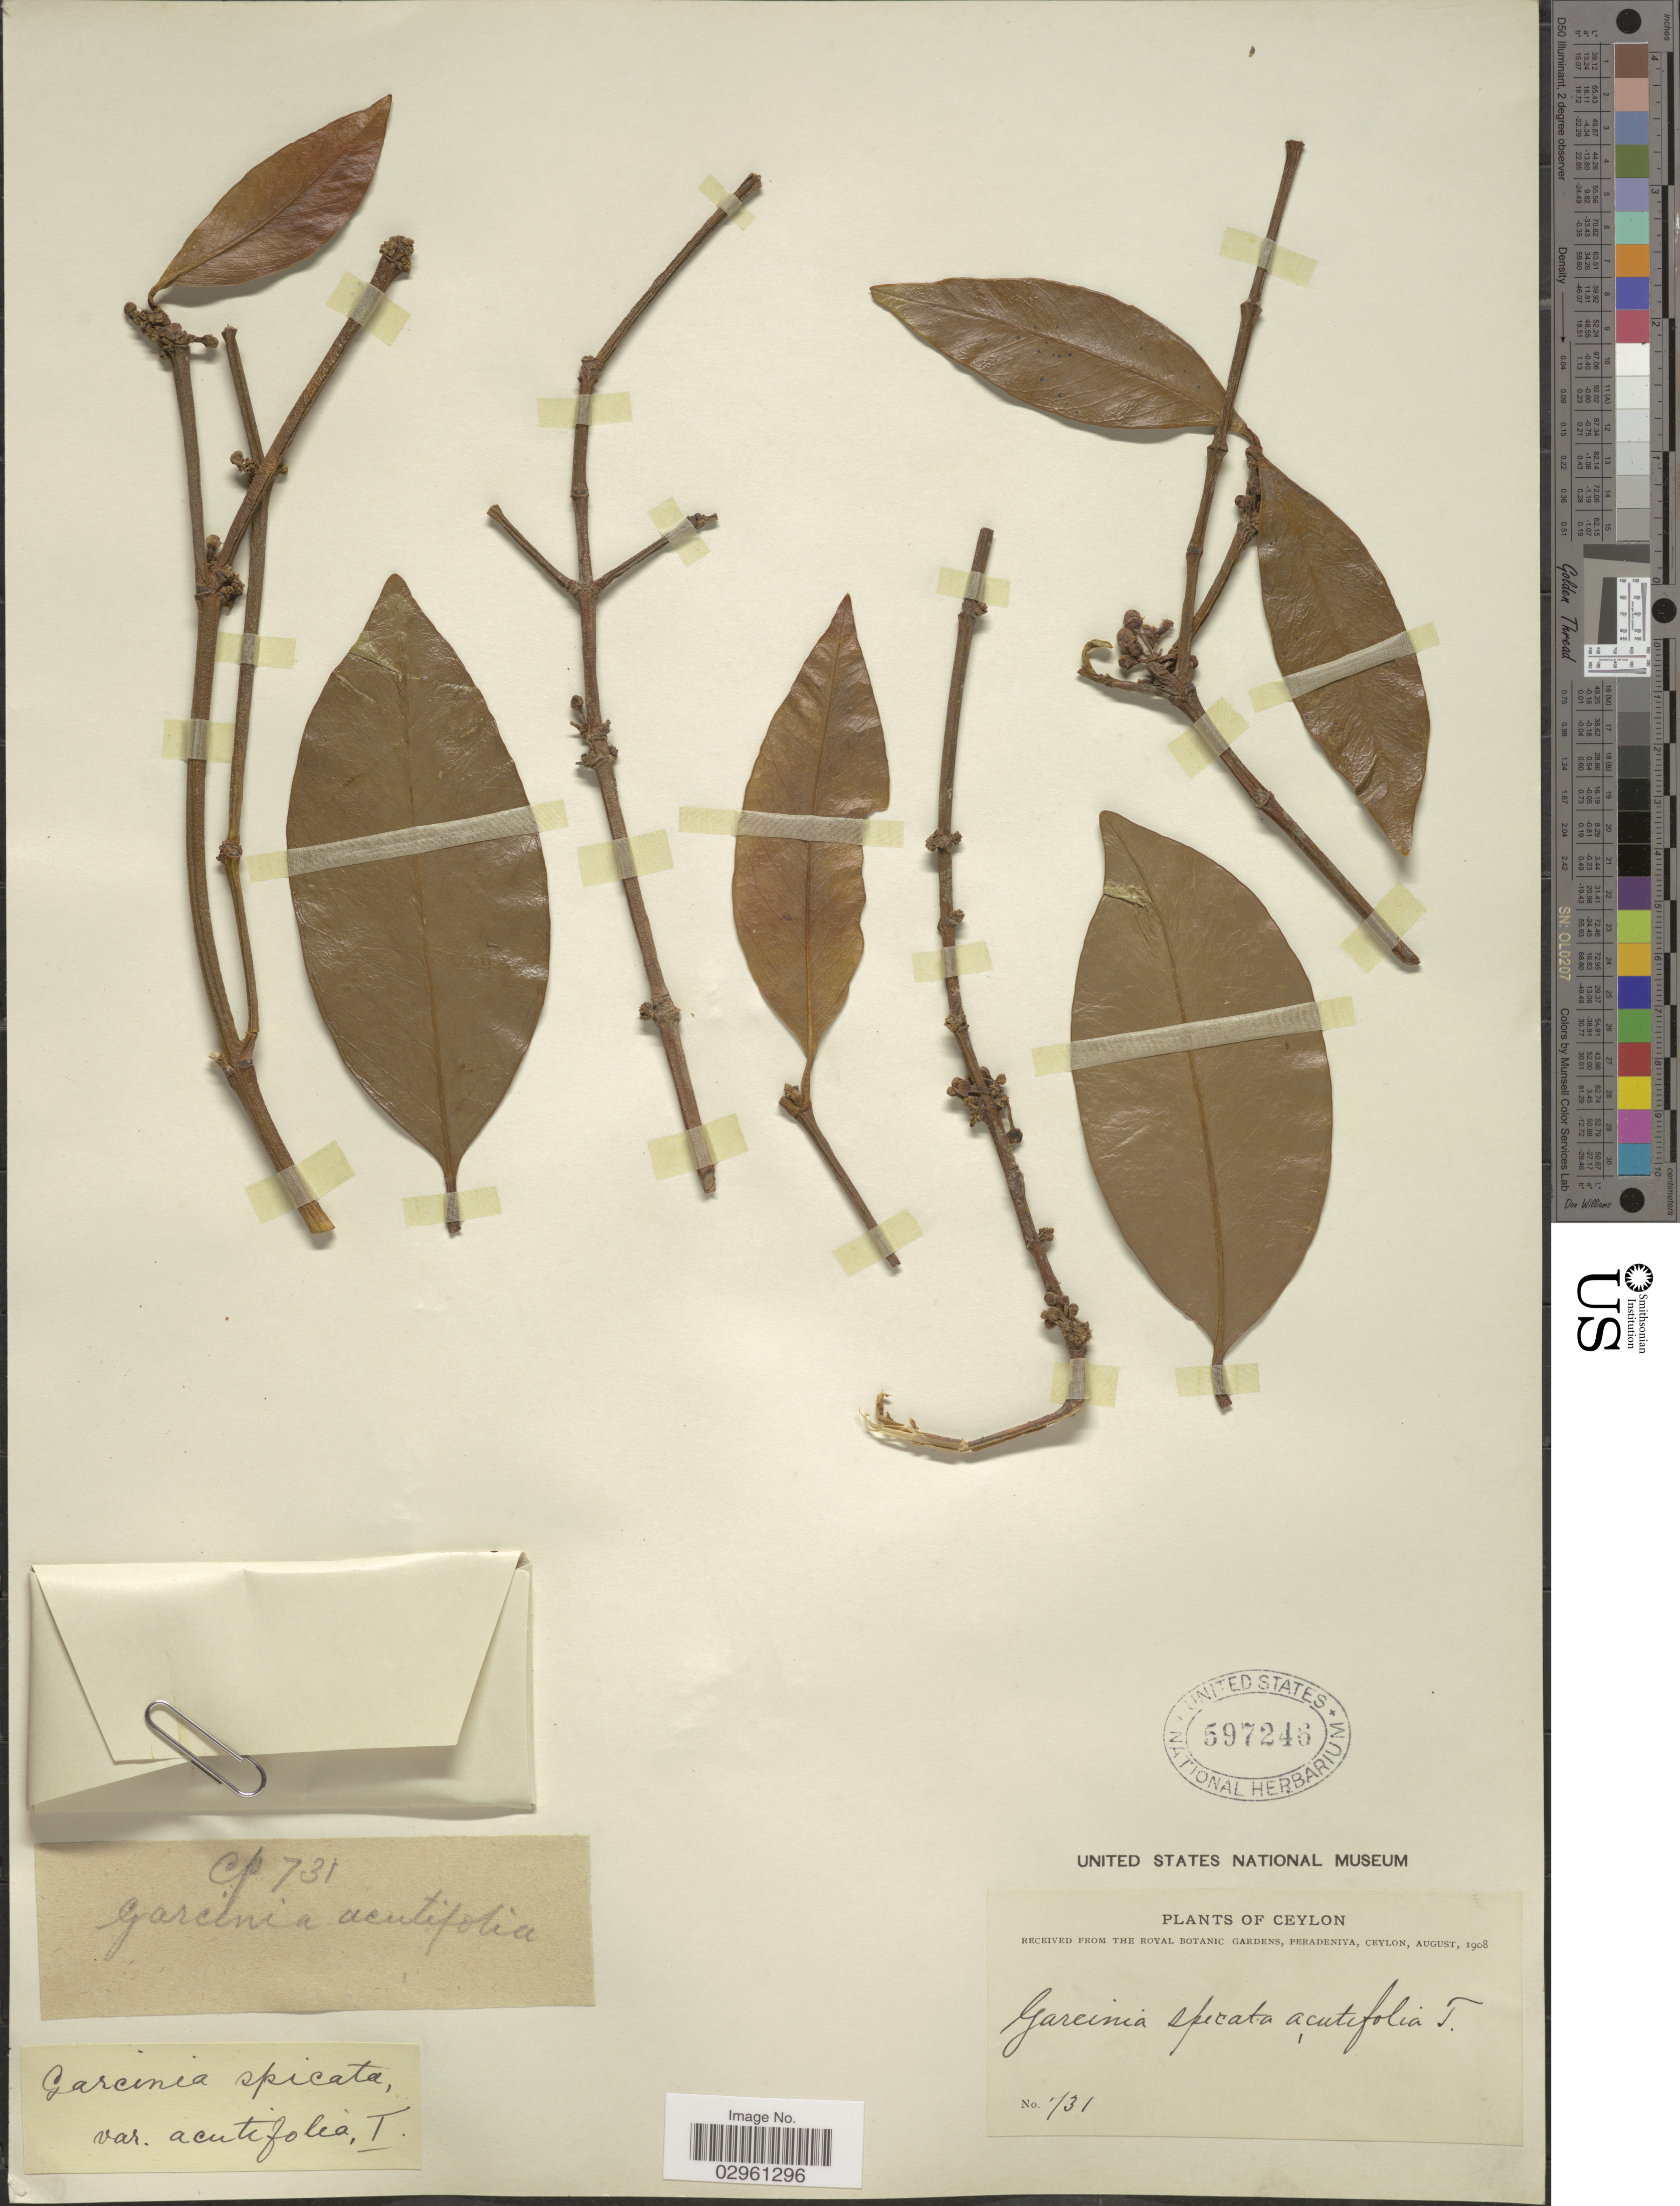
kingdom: Plantae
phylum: Tracheophyta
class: Magnoliopsida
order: Malpighiales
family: Clusiaceae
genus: Garcinia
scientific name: Garcinia spicata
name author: Hook. f.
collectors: C. P.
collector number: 731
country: Sri Lanka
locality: Ceylon.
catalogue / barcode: US 597246